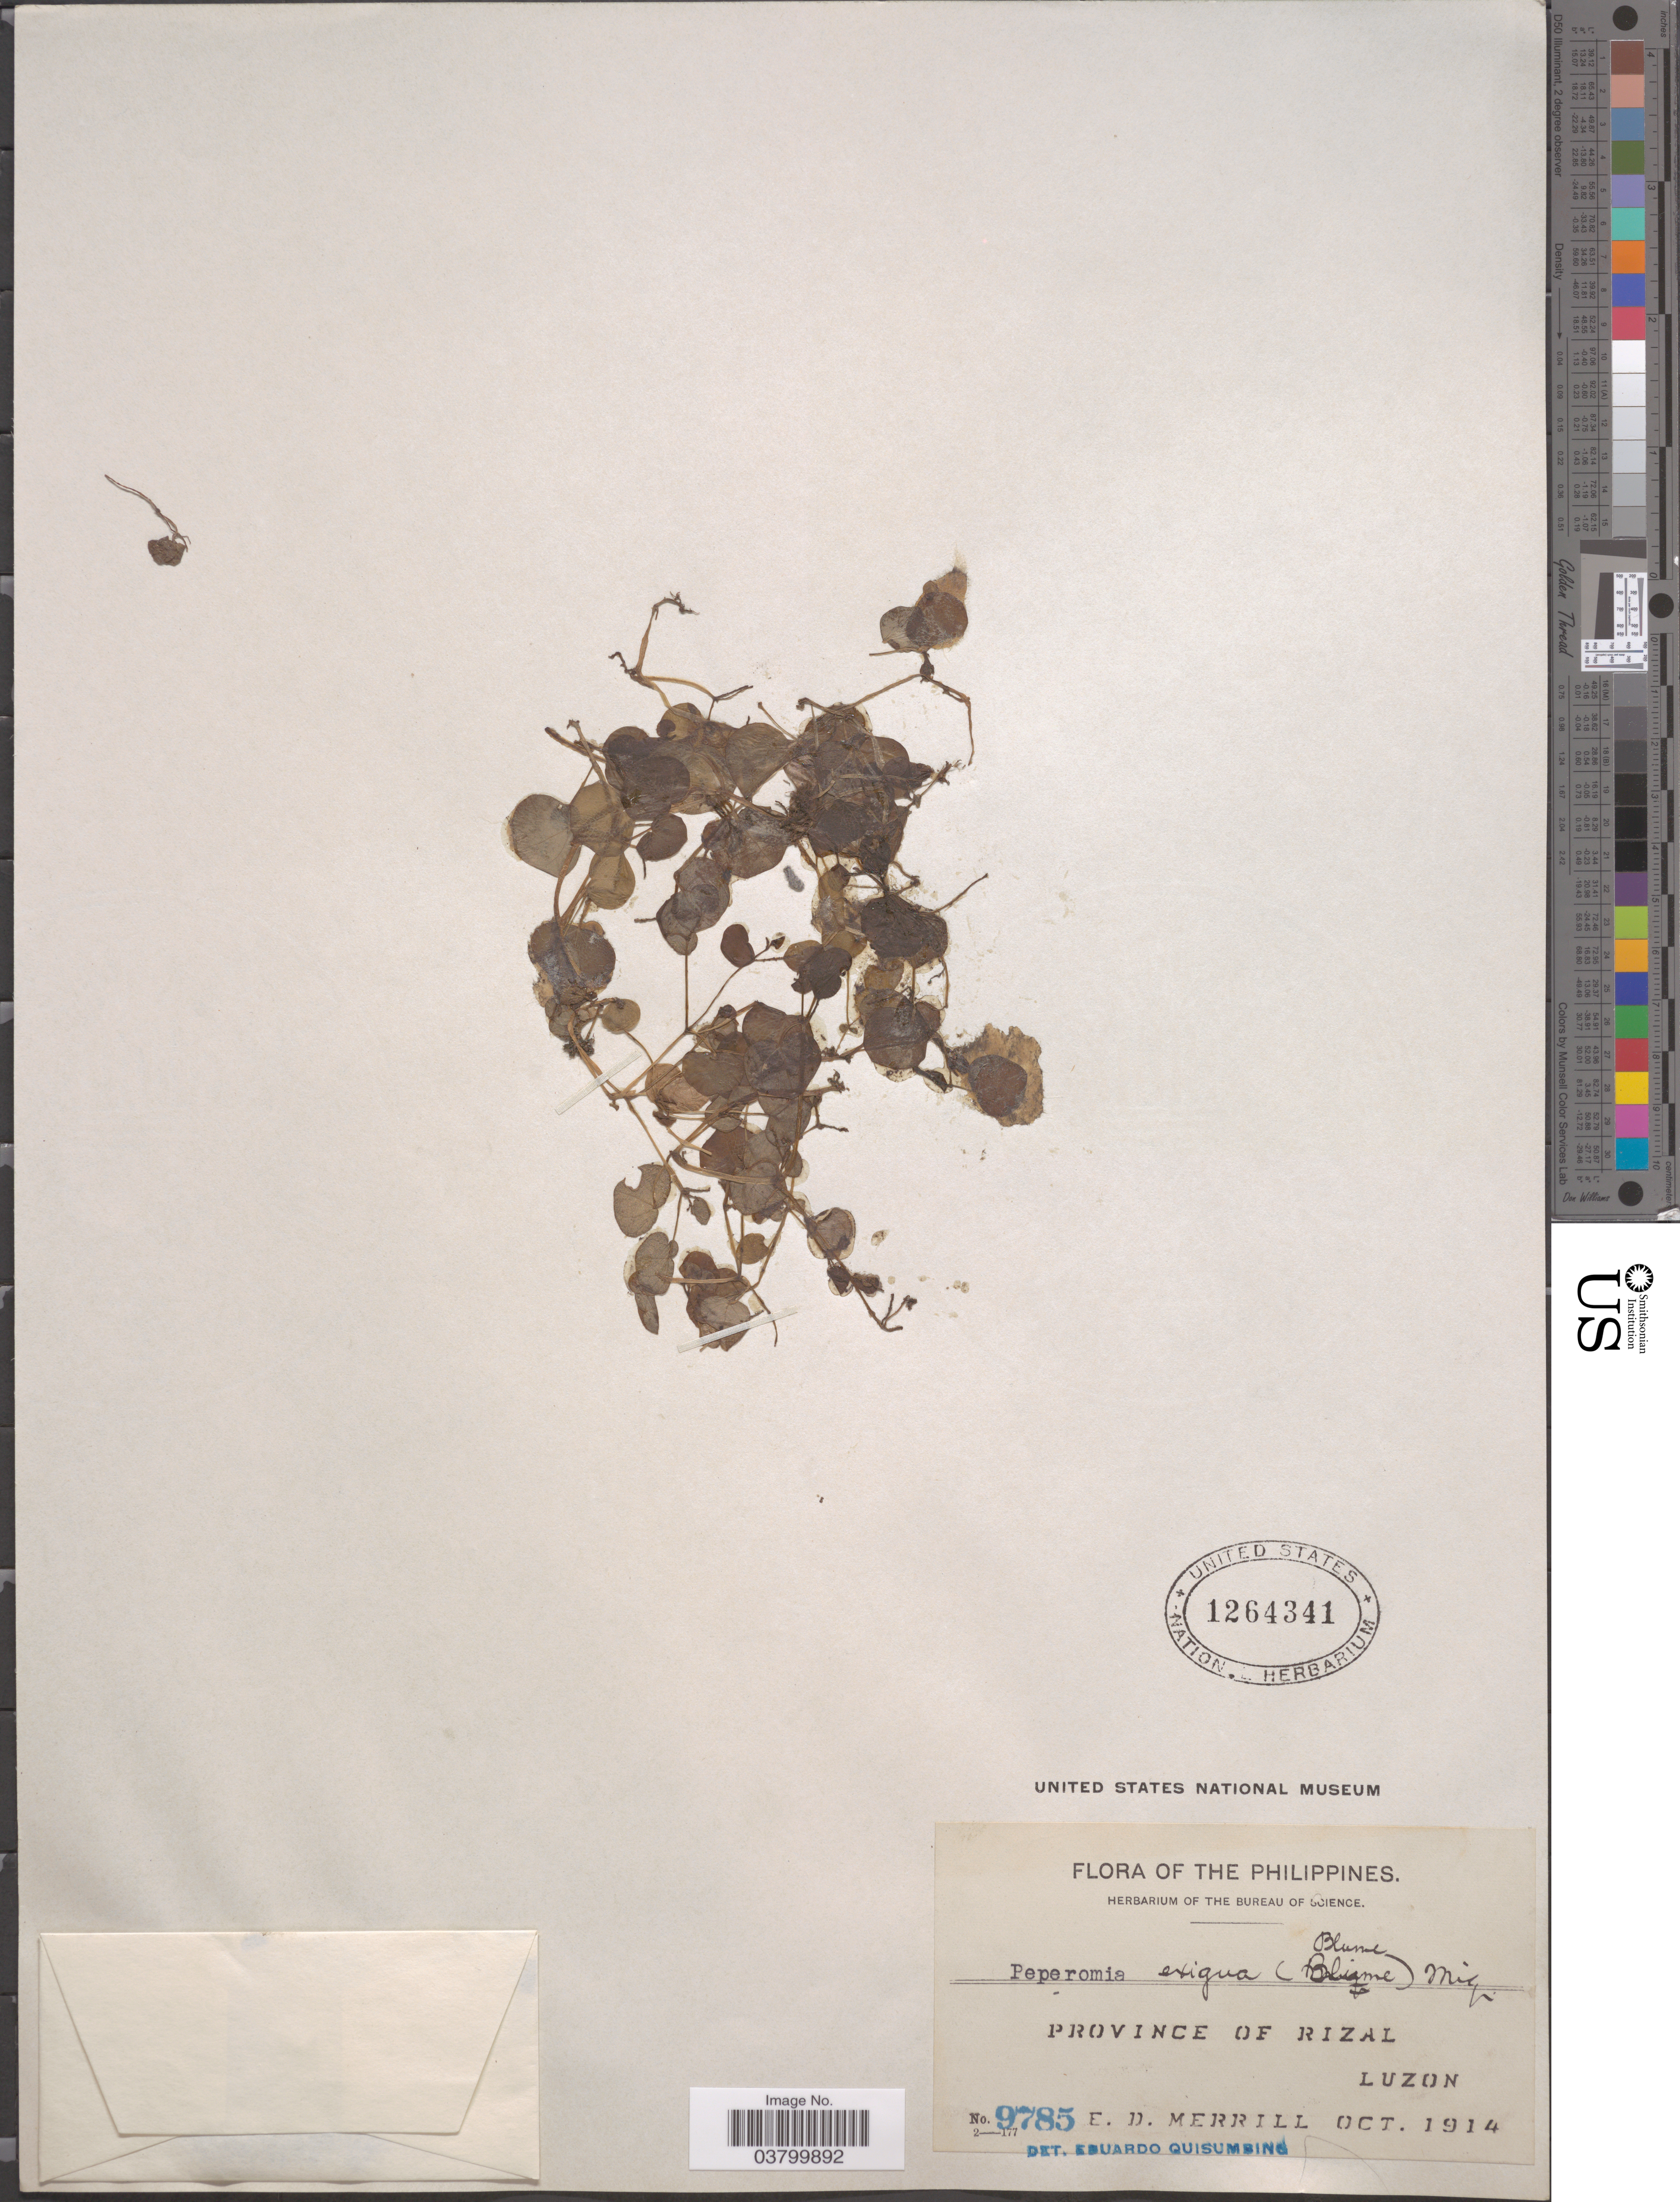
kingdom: Plantae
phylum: Tracheophyta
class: Magnoliopsida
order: Piperales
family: Piperaceae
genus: Peperomia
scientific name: Peperomia exigua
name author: Miq.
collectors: E. D. Merrill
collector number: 9785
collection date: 1914-10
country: Philippines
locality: Province of Rizal. Luzon.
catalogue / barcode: US 1264341